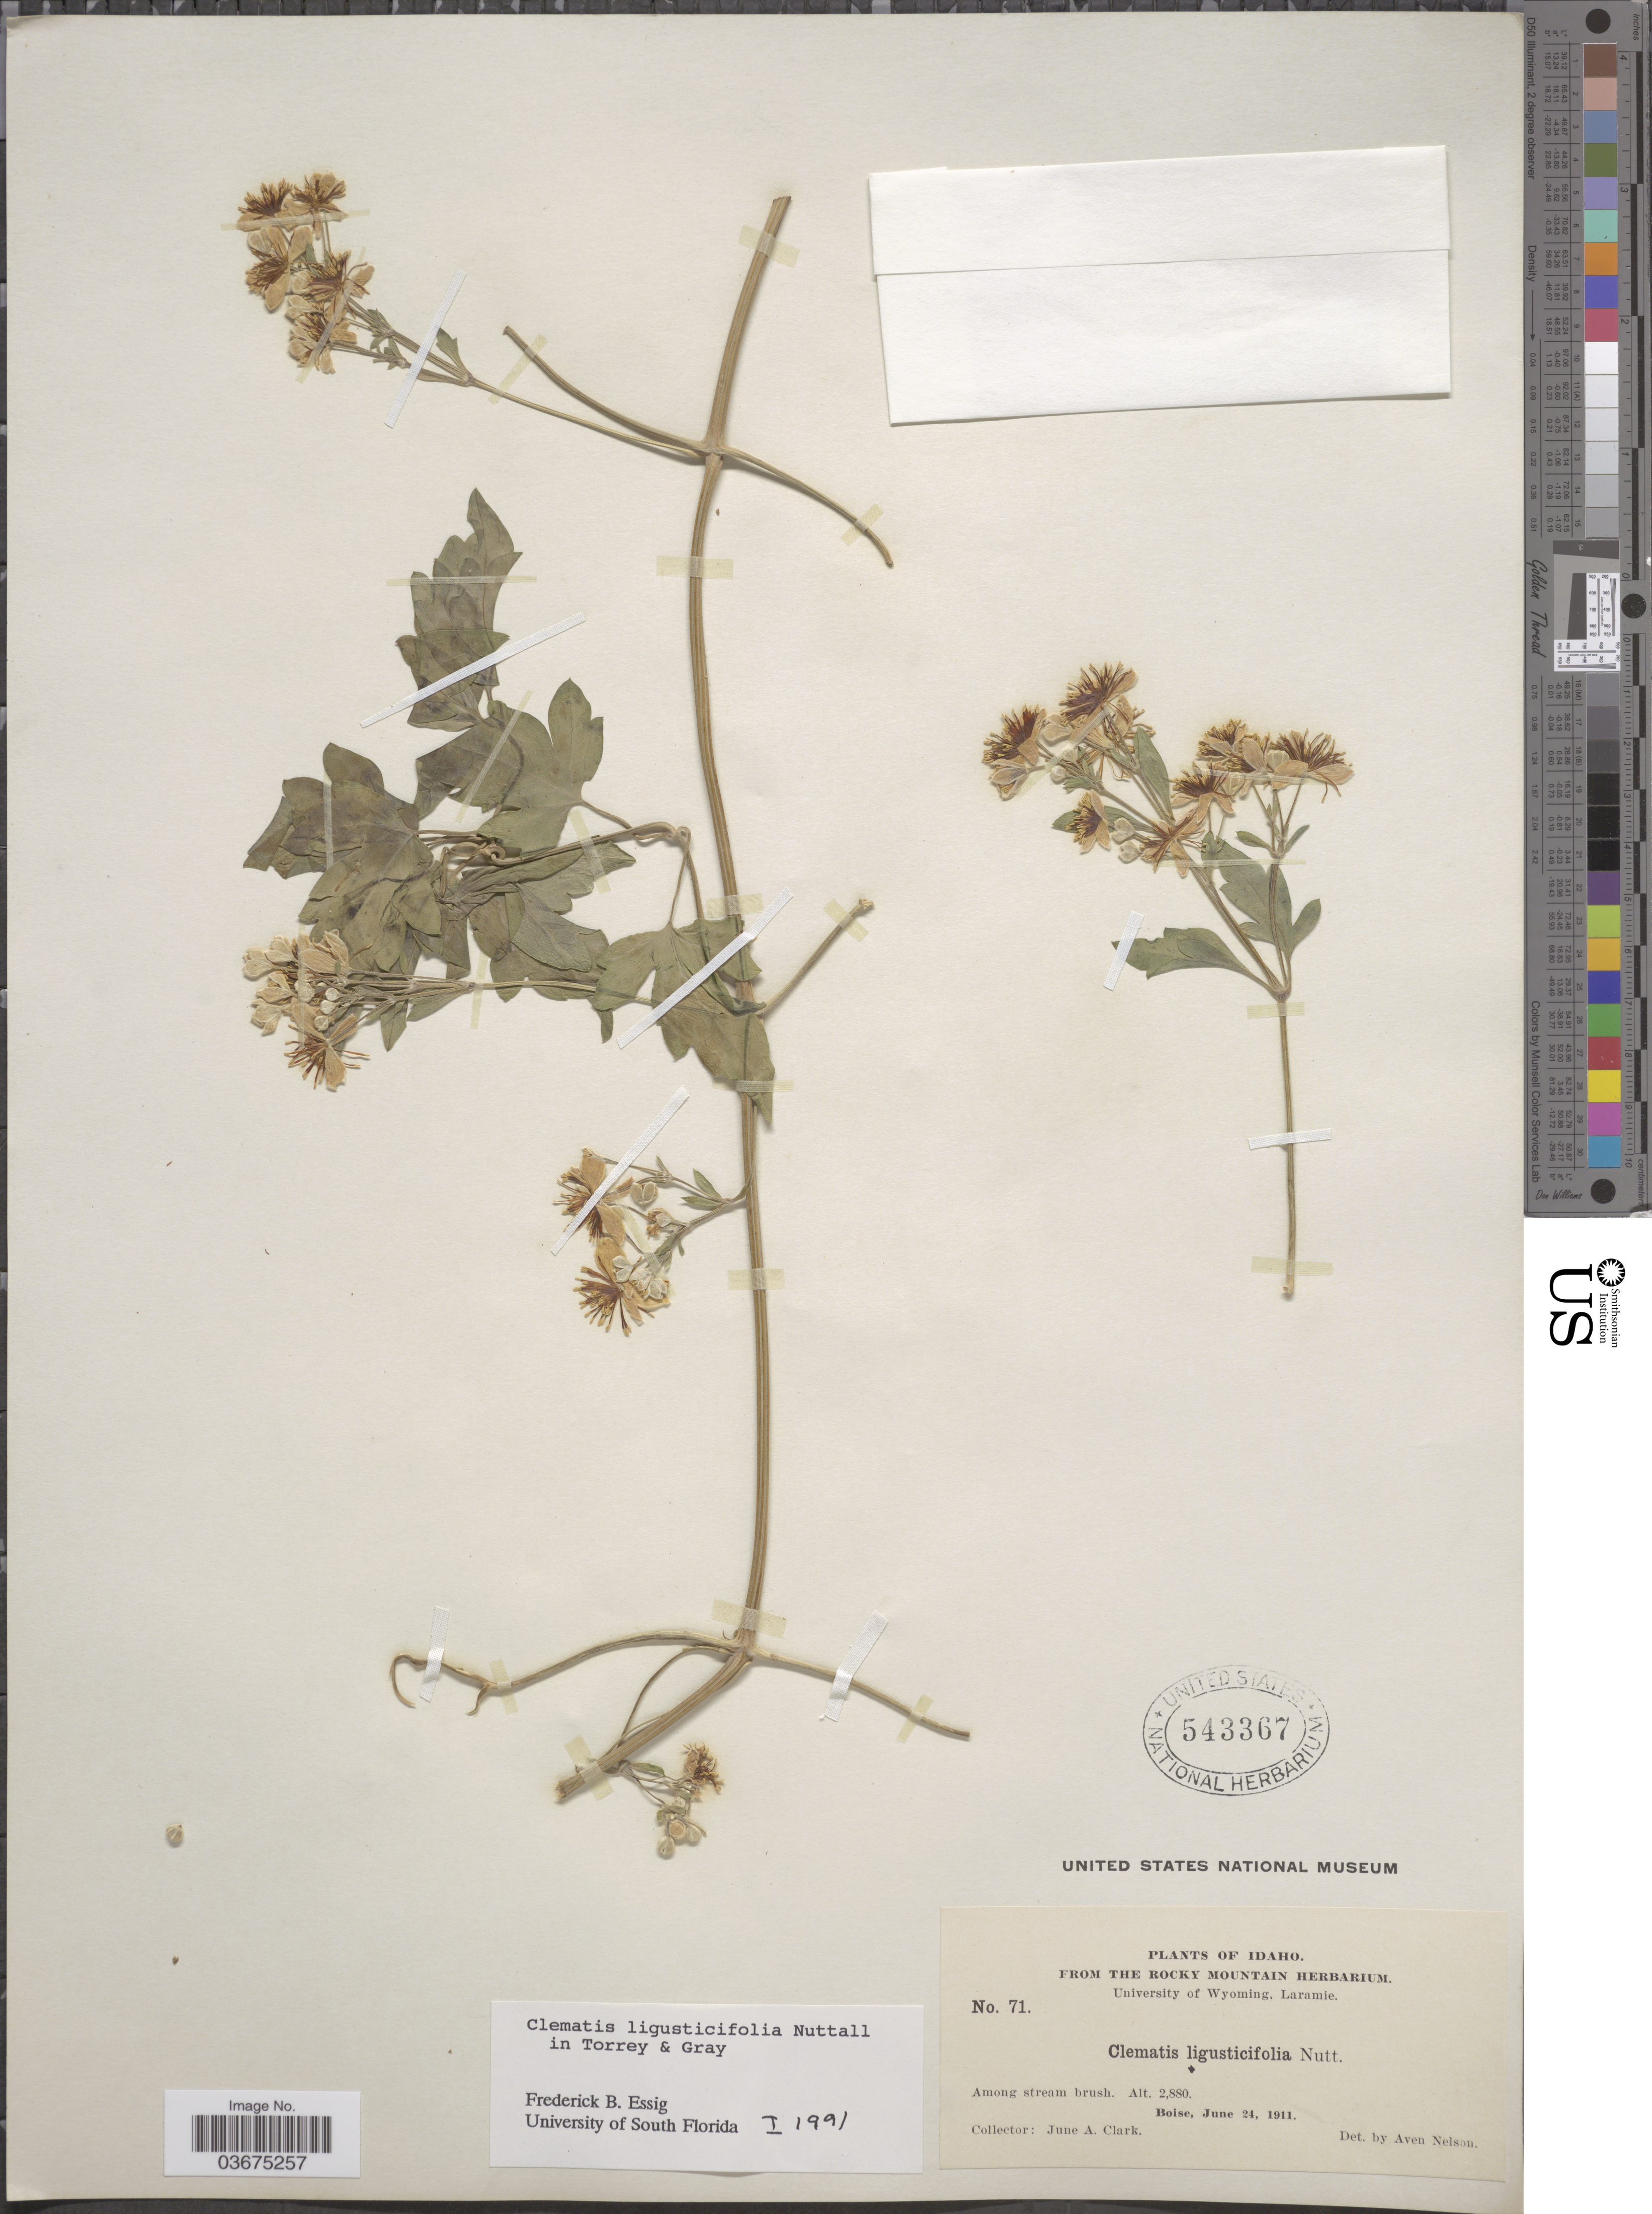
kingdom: Plantae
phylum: Tracheophyta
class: Magnoliopsida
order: Ranunculales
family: Ranunculaceae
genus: Clematis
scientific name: Clematis ligusticifolia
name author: Nutt.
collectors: J. A. Clark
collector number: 71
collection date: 1911-06-24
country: United States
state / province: Idaho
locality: Boise.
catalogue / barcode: US 543367